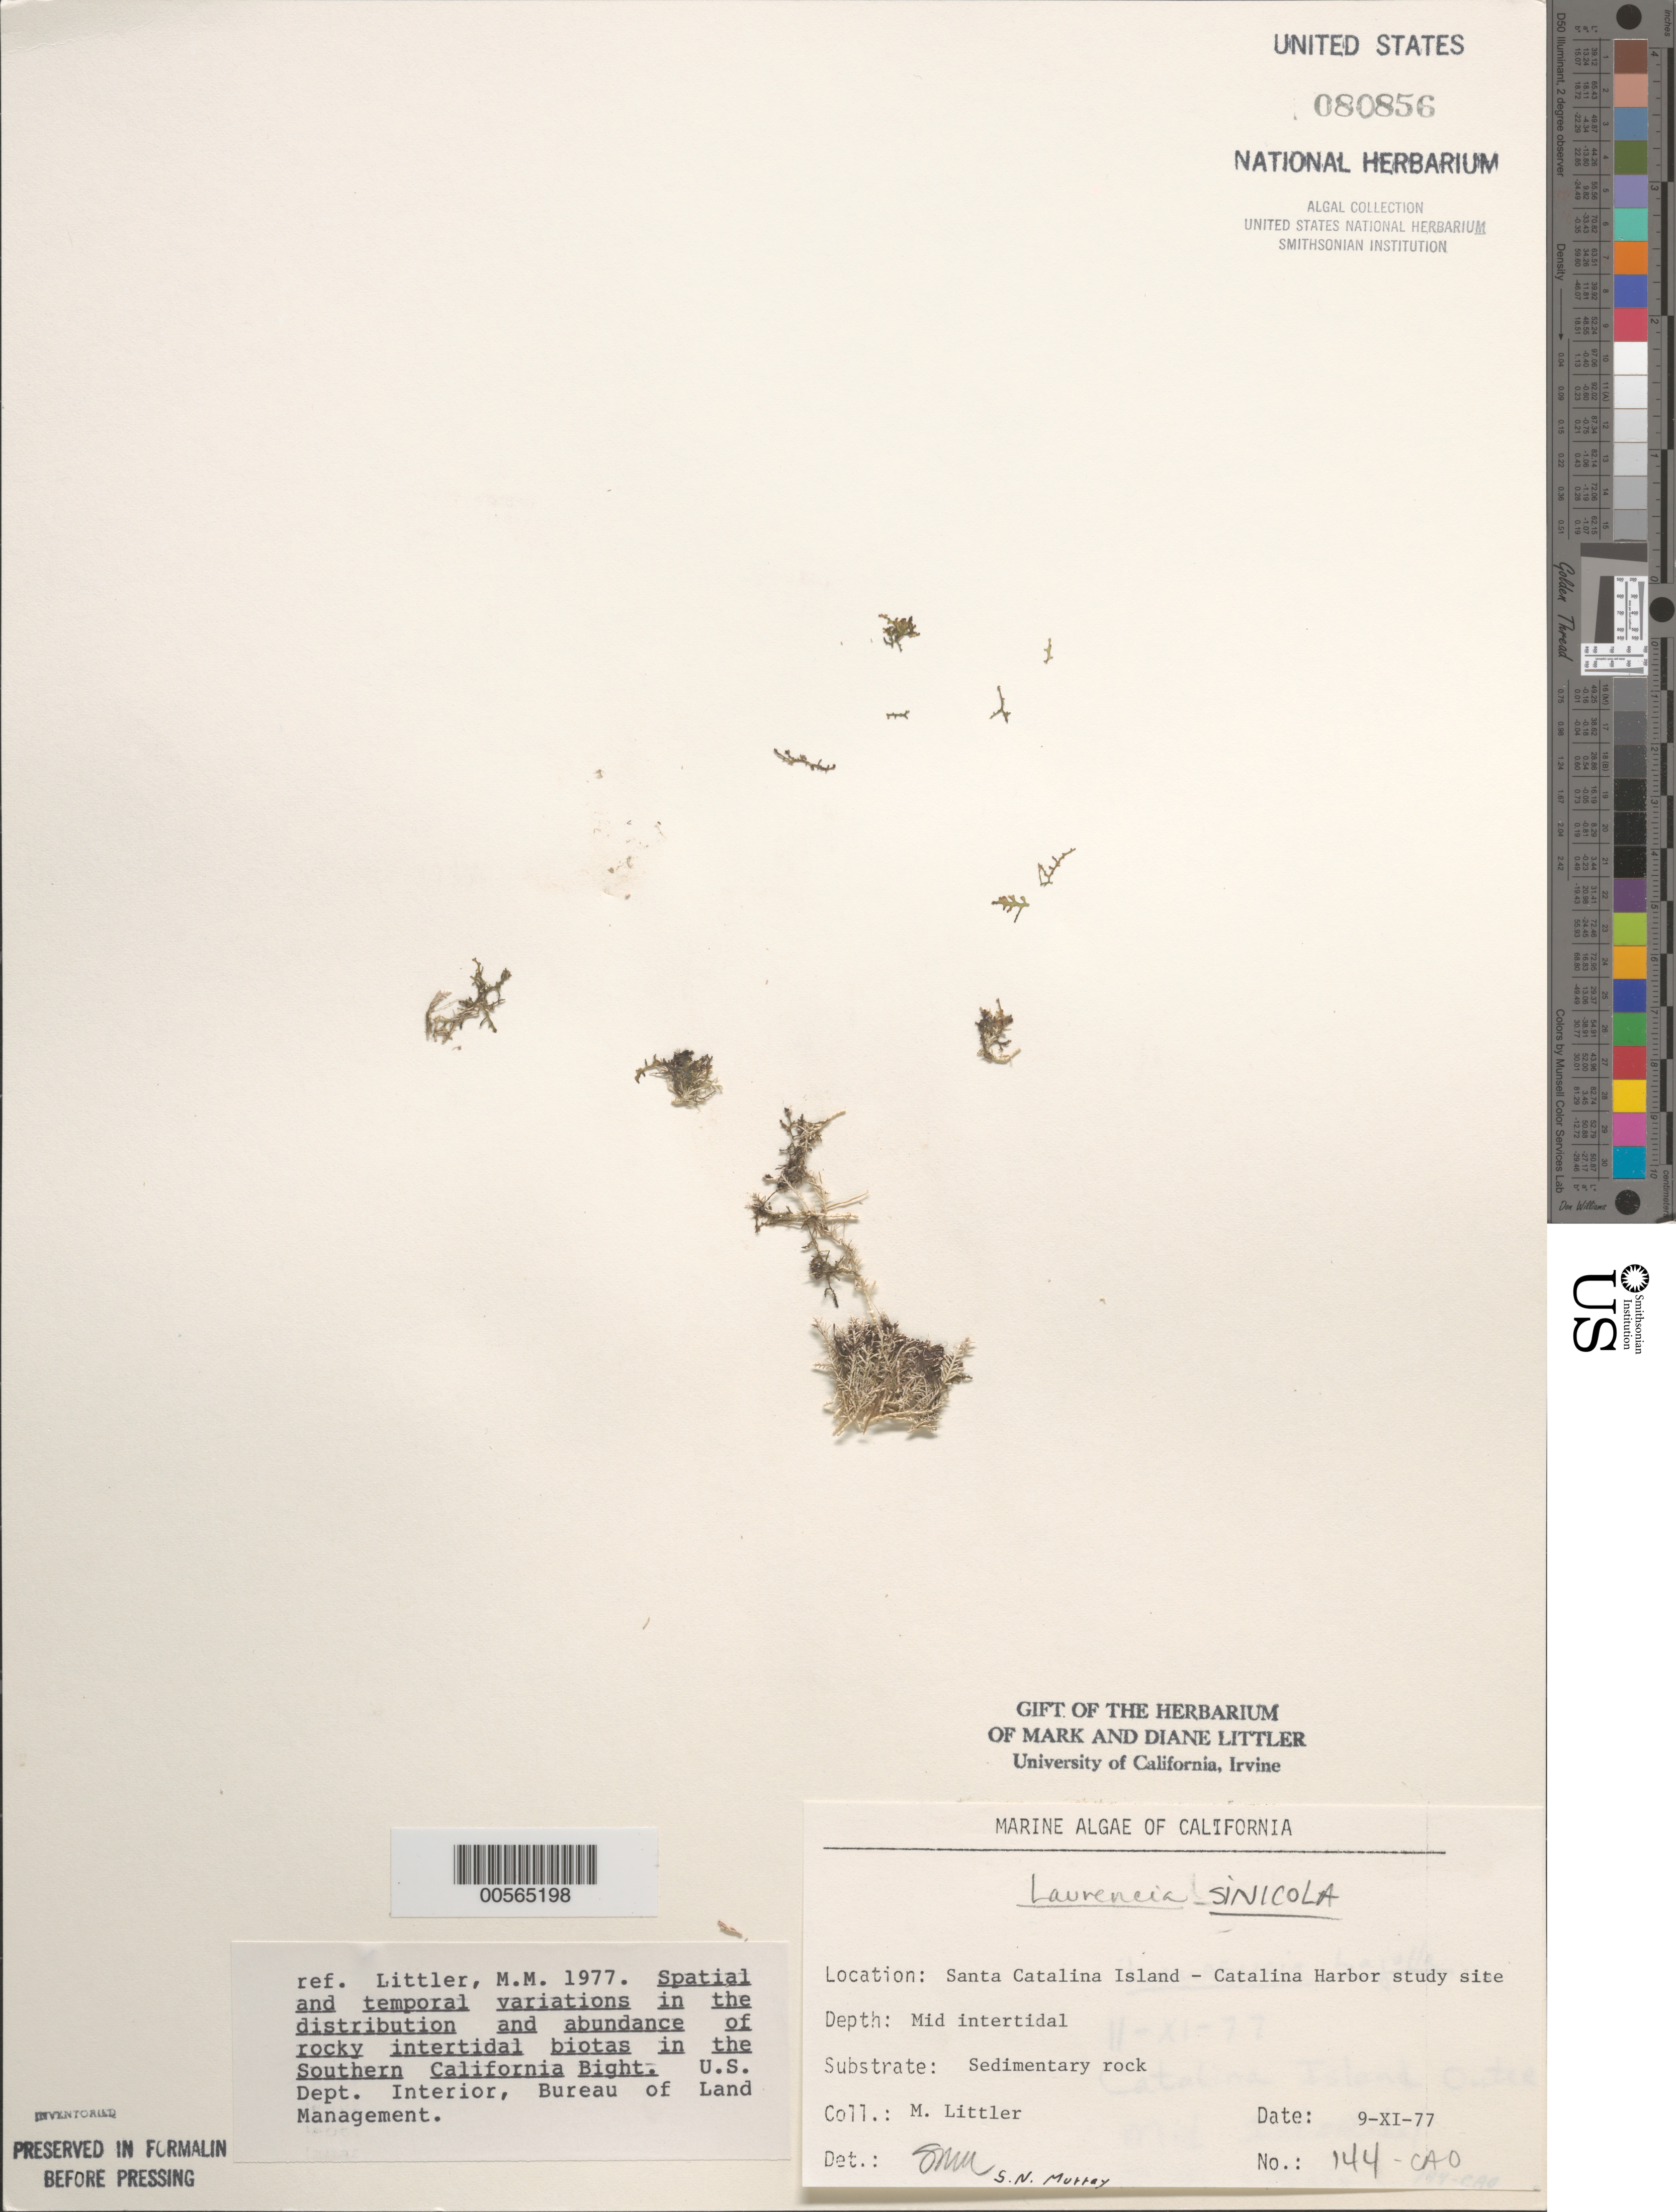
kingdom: Plantae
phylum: Rhodophyta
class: Florideophyceae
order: Ceramiales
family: Rhodomelaceae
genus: Osmundea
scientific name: Osmundea sinicola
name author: (Setchell & N.L. Gardner) K.W. Nam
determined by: Algae name updating Project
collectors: M. M. Littler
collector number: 144-cao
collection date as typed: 09 Nov 1977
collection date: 1977-11-09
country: United States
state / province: California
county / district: Los Angeles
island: Santa Catalina Island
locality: West side of Catalina Harbor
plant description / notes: BLM-SOCALBIGHT Rocky Intertidal Survey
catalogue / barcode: US 80856